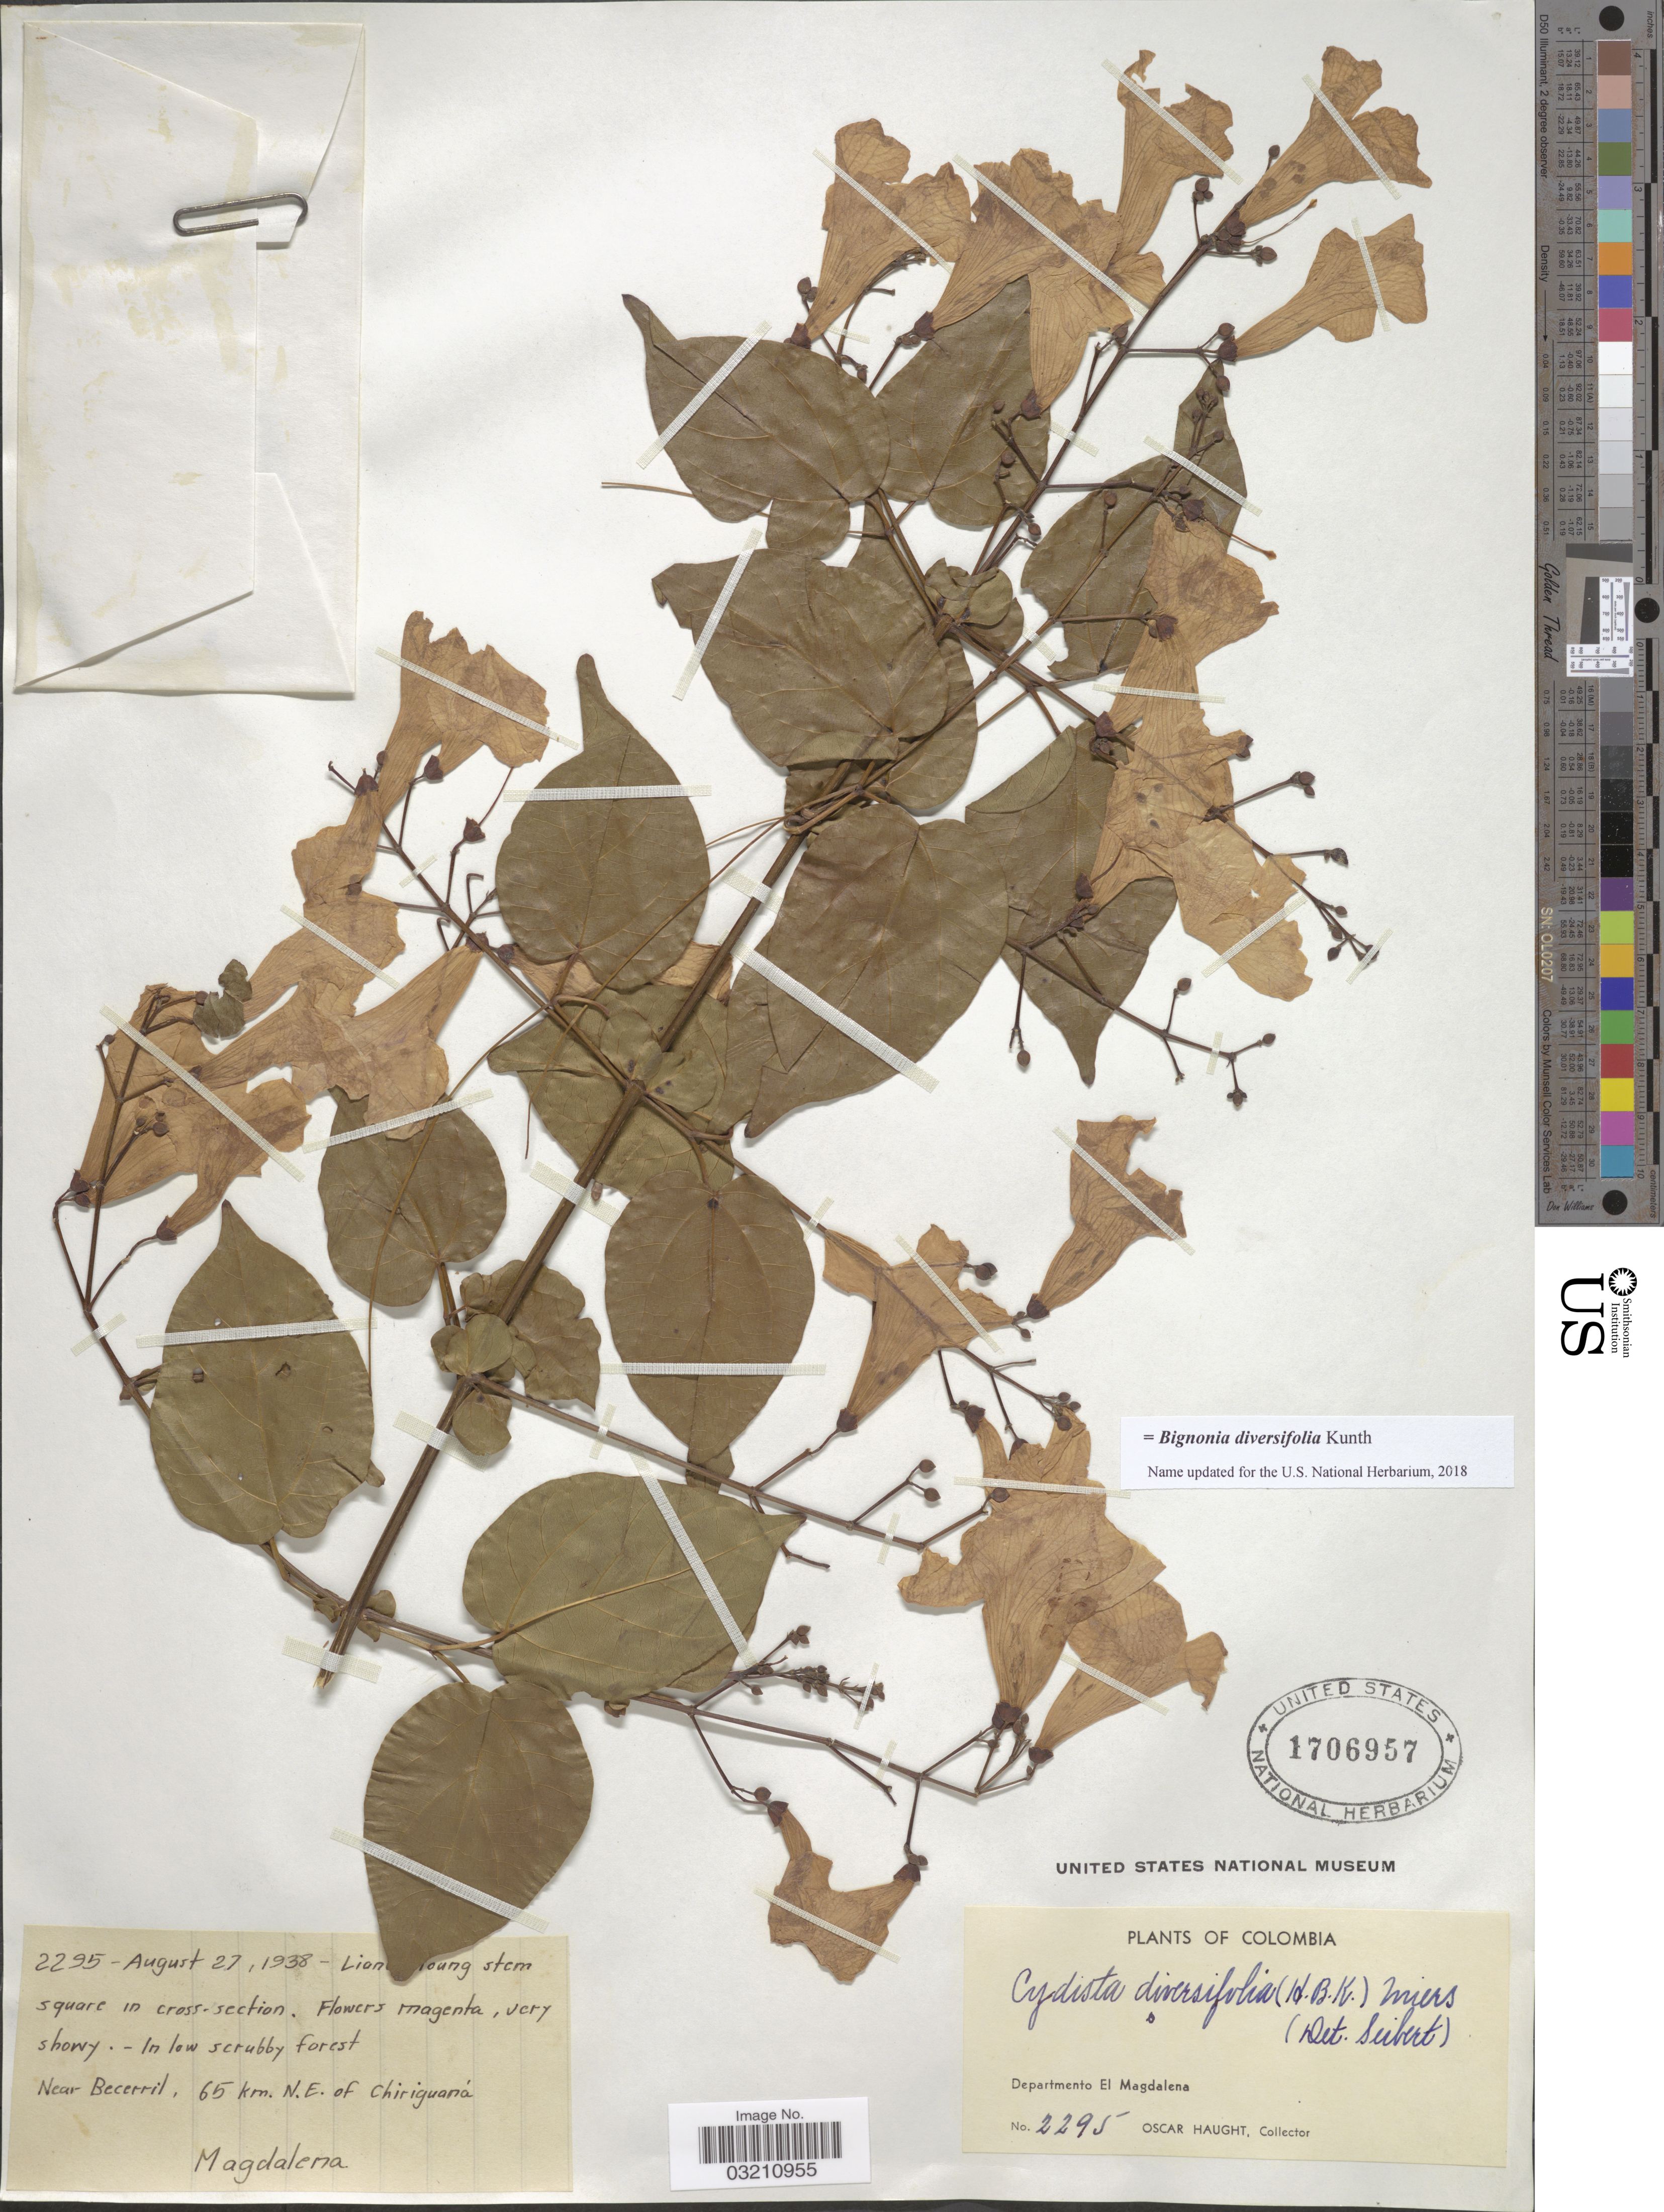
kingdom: Plantae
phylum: Tracheophyta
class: Magnoliopsida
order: Lamiales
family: Bignoniaceae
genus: Bignonia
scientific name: Bignonia diversifolia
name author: Kunth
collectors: O. L. Haught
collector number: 2295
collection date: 1938-08-27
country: Colombia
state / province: Magdalena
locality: Near Becerril, 65 km. N.E. of Chiriguaná. Departmento El Magdalena.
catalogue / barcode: US 1706957